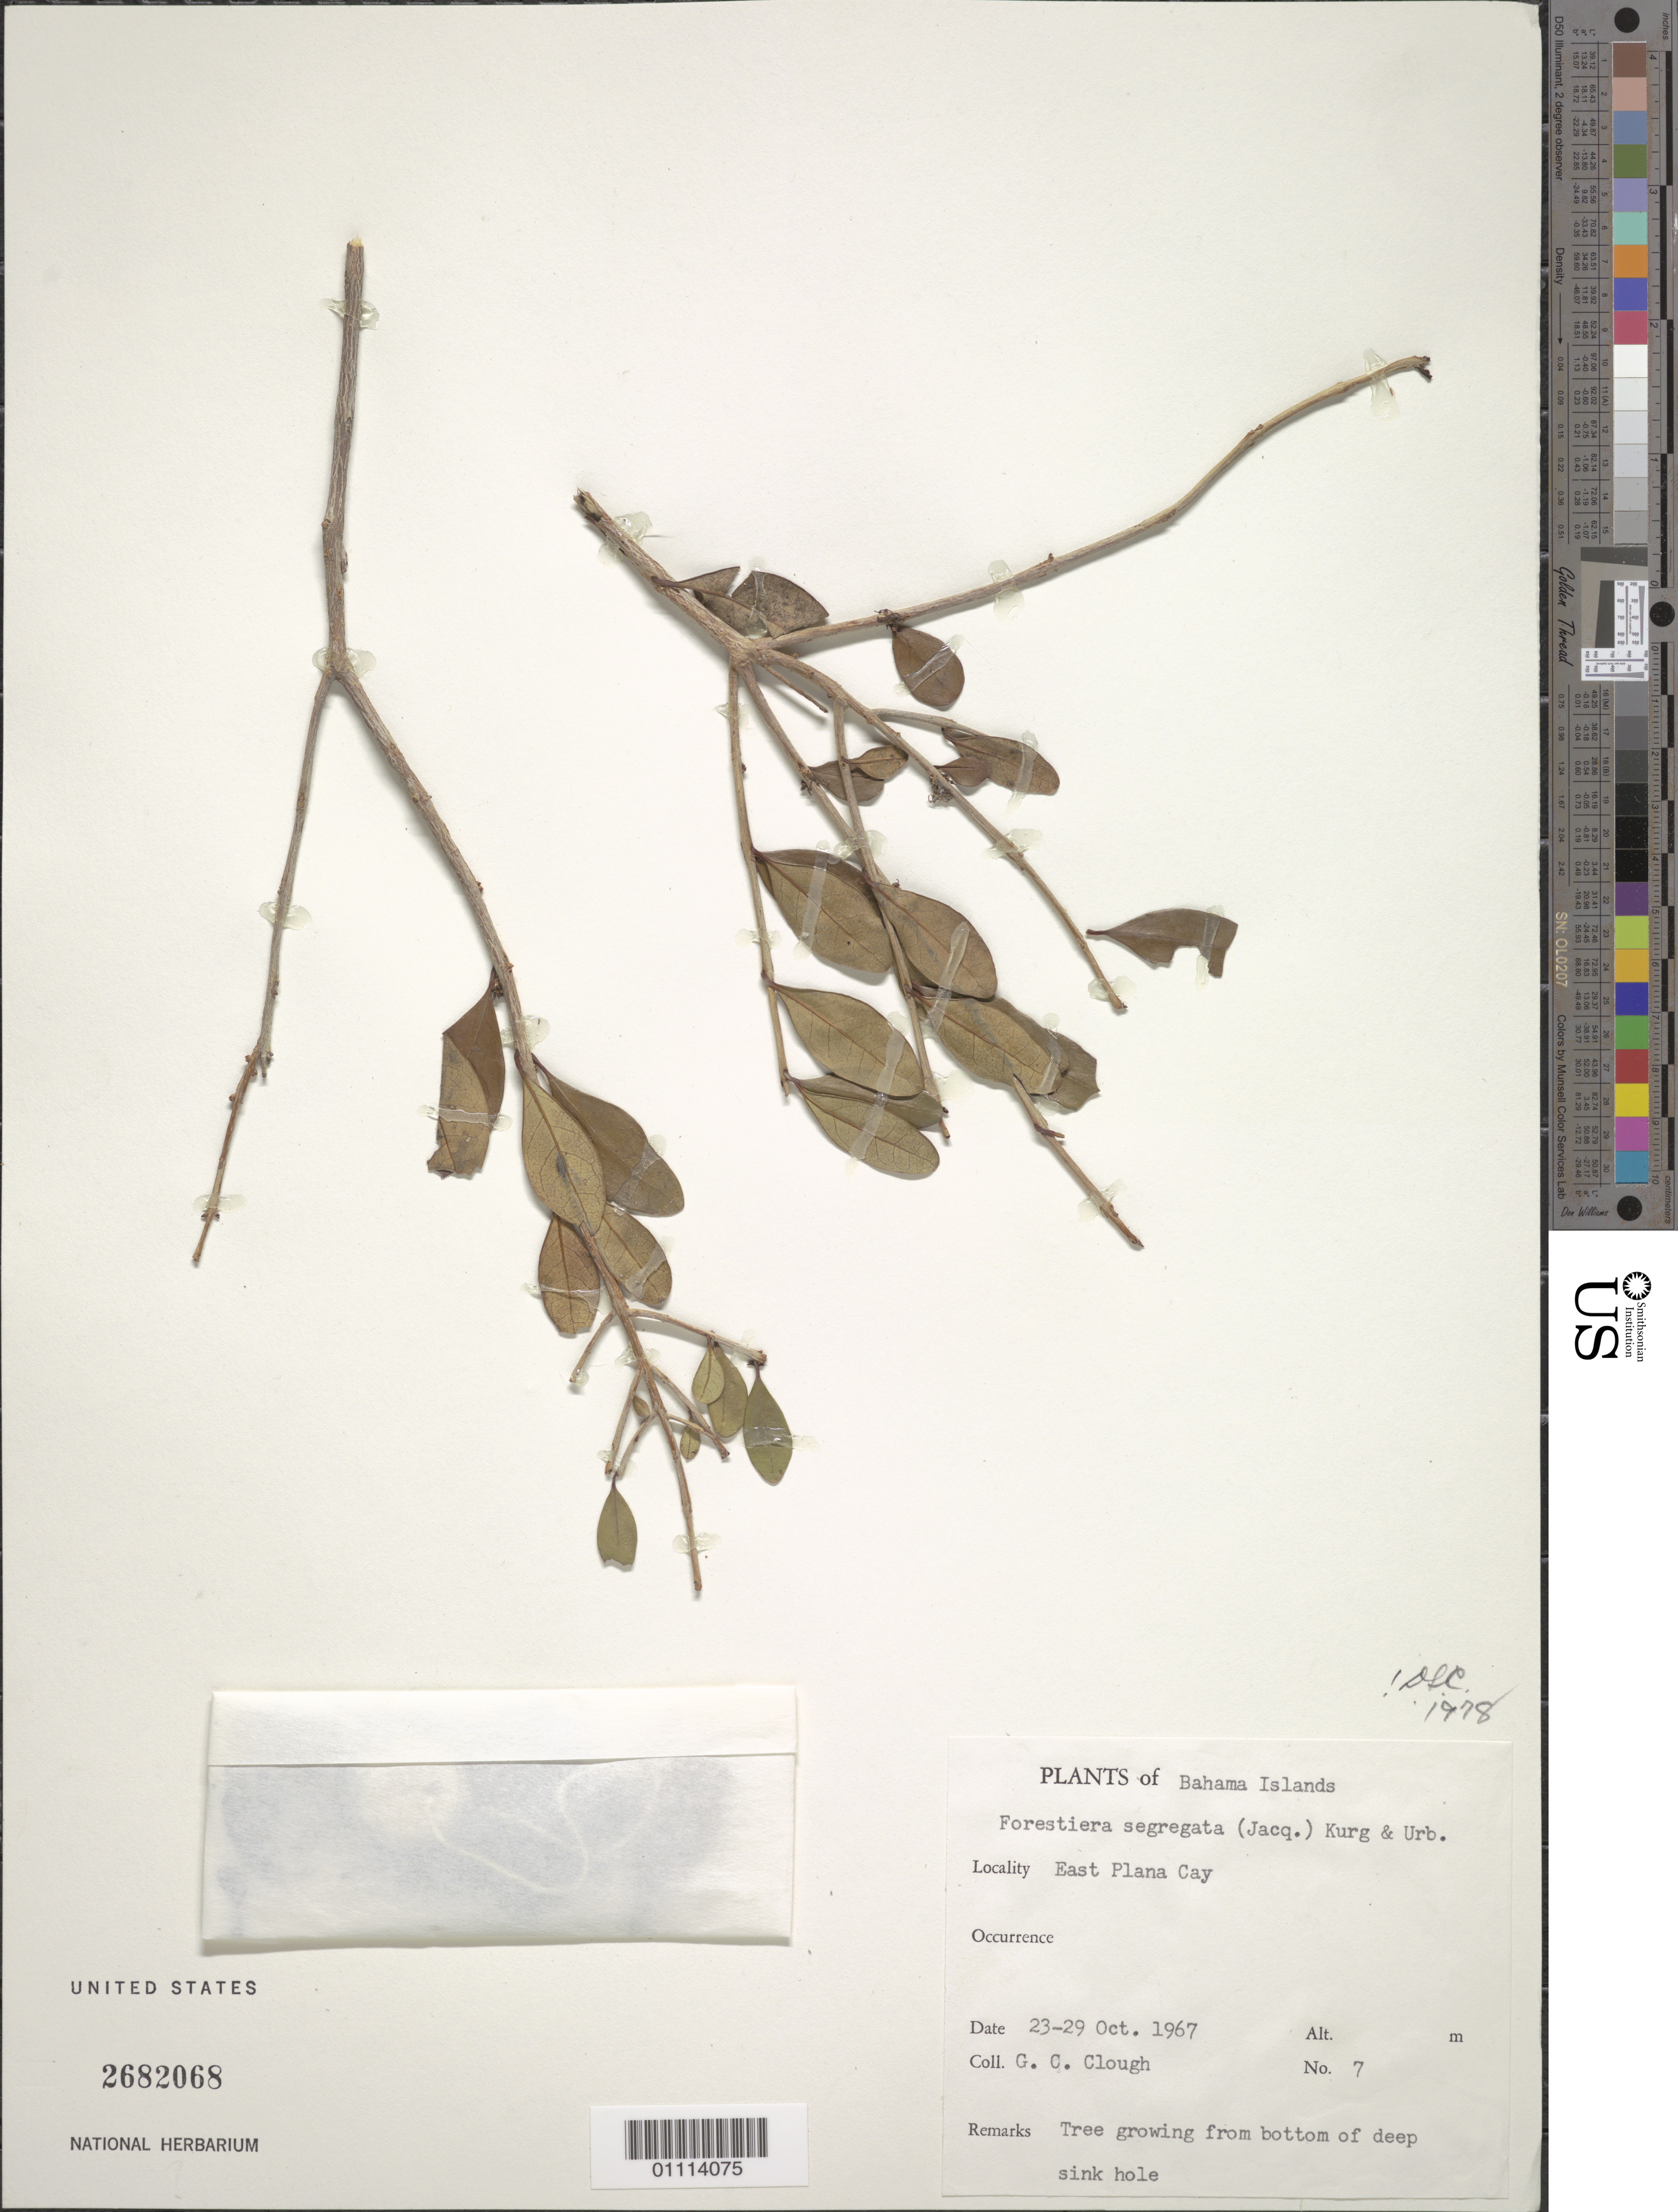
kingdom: Plantae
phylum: Tracheophyta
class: Magnoliopsida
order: Lamiales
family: Oleaceae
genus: Forestiera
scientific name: Forestiera segregata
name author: (Jacq.) Krug & Urb.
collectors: G. Clough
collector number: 7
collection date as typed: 23 Oct 1967 to 29 Oct 1967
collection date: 1967-10-23/1967-10-29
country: Bahamas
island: Acklin's I.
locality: East Plana Cay.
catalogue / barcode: US 2682068